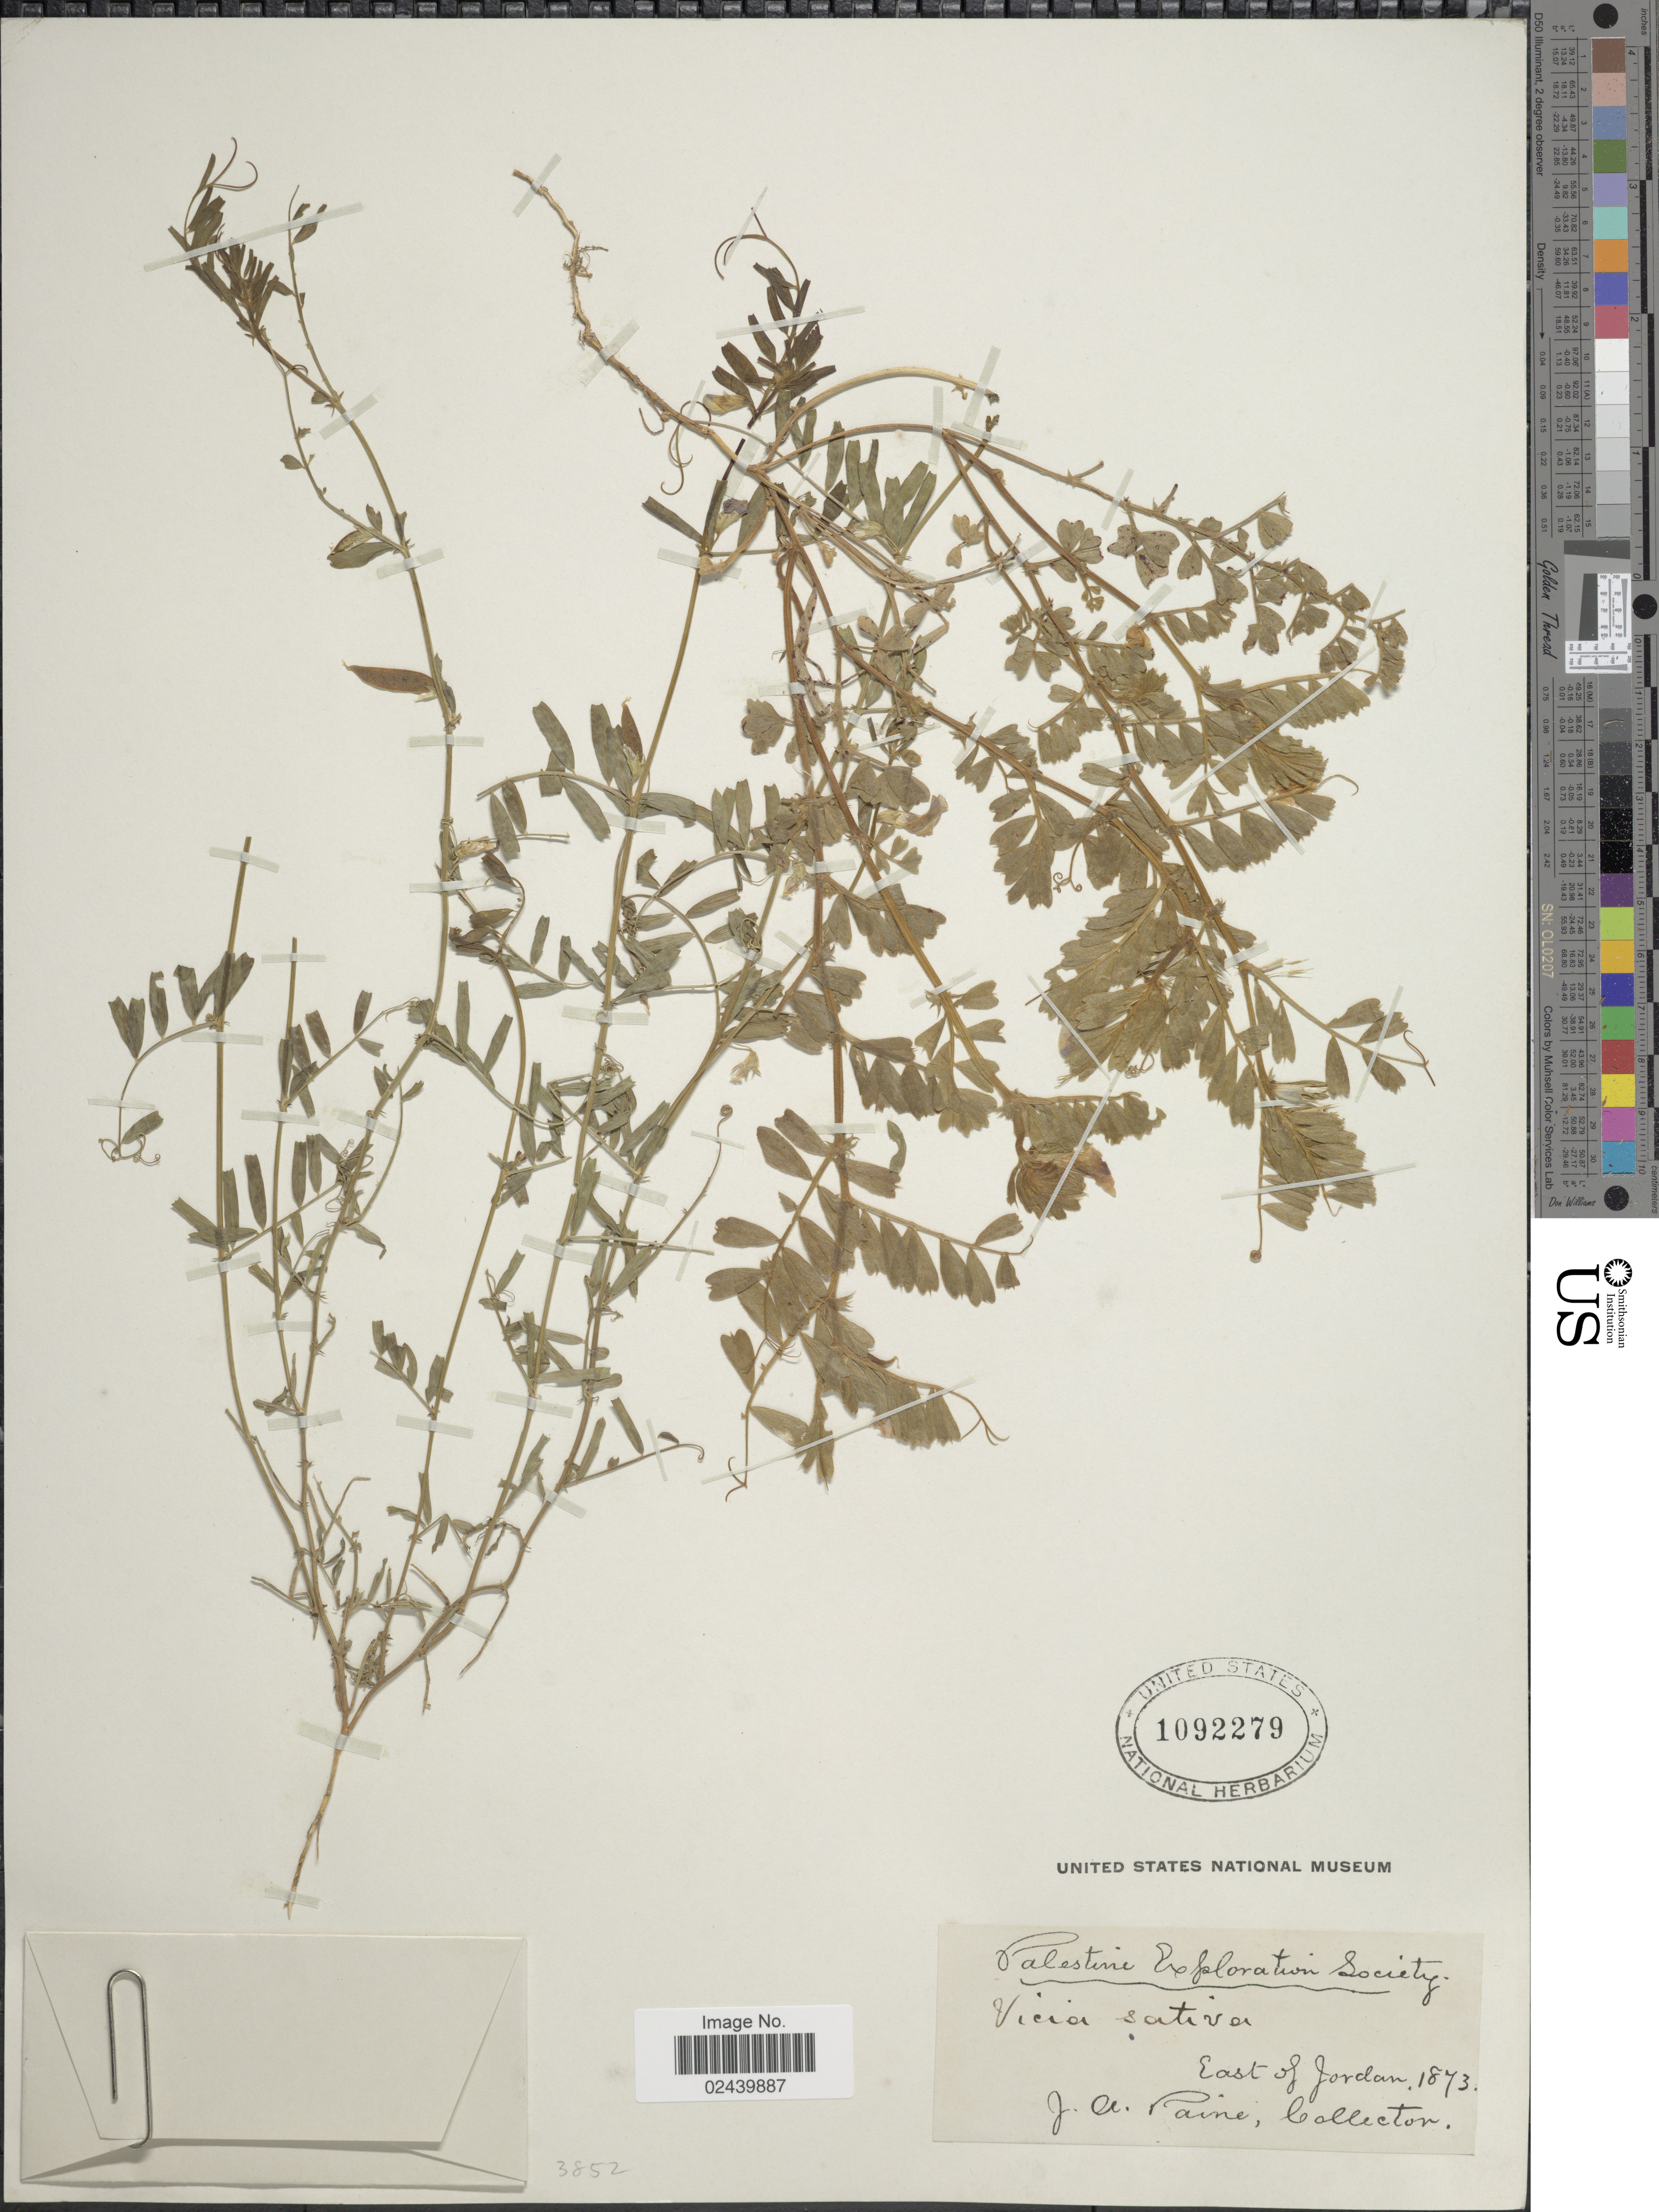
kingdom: Plantae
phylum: Tracheophyta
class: Magnoliopsida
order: Fabales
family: Fabaceae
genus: Vicia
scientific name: Vicia sativa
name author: L.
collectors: J. A. Paine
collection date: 1873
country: Israel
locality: Palestine. East of Jordan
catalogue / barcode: US 1092279